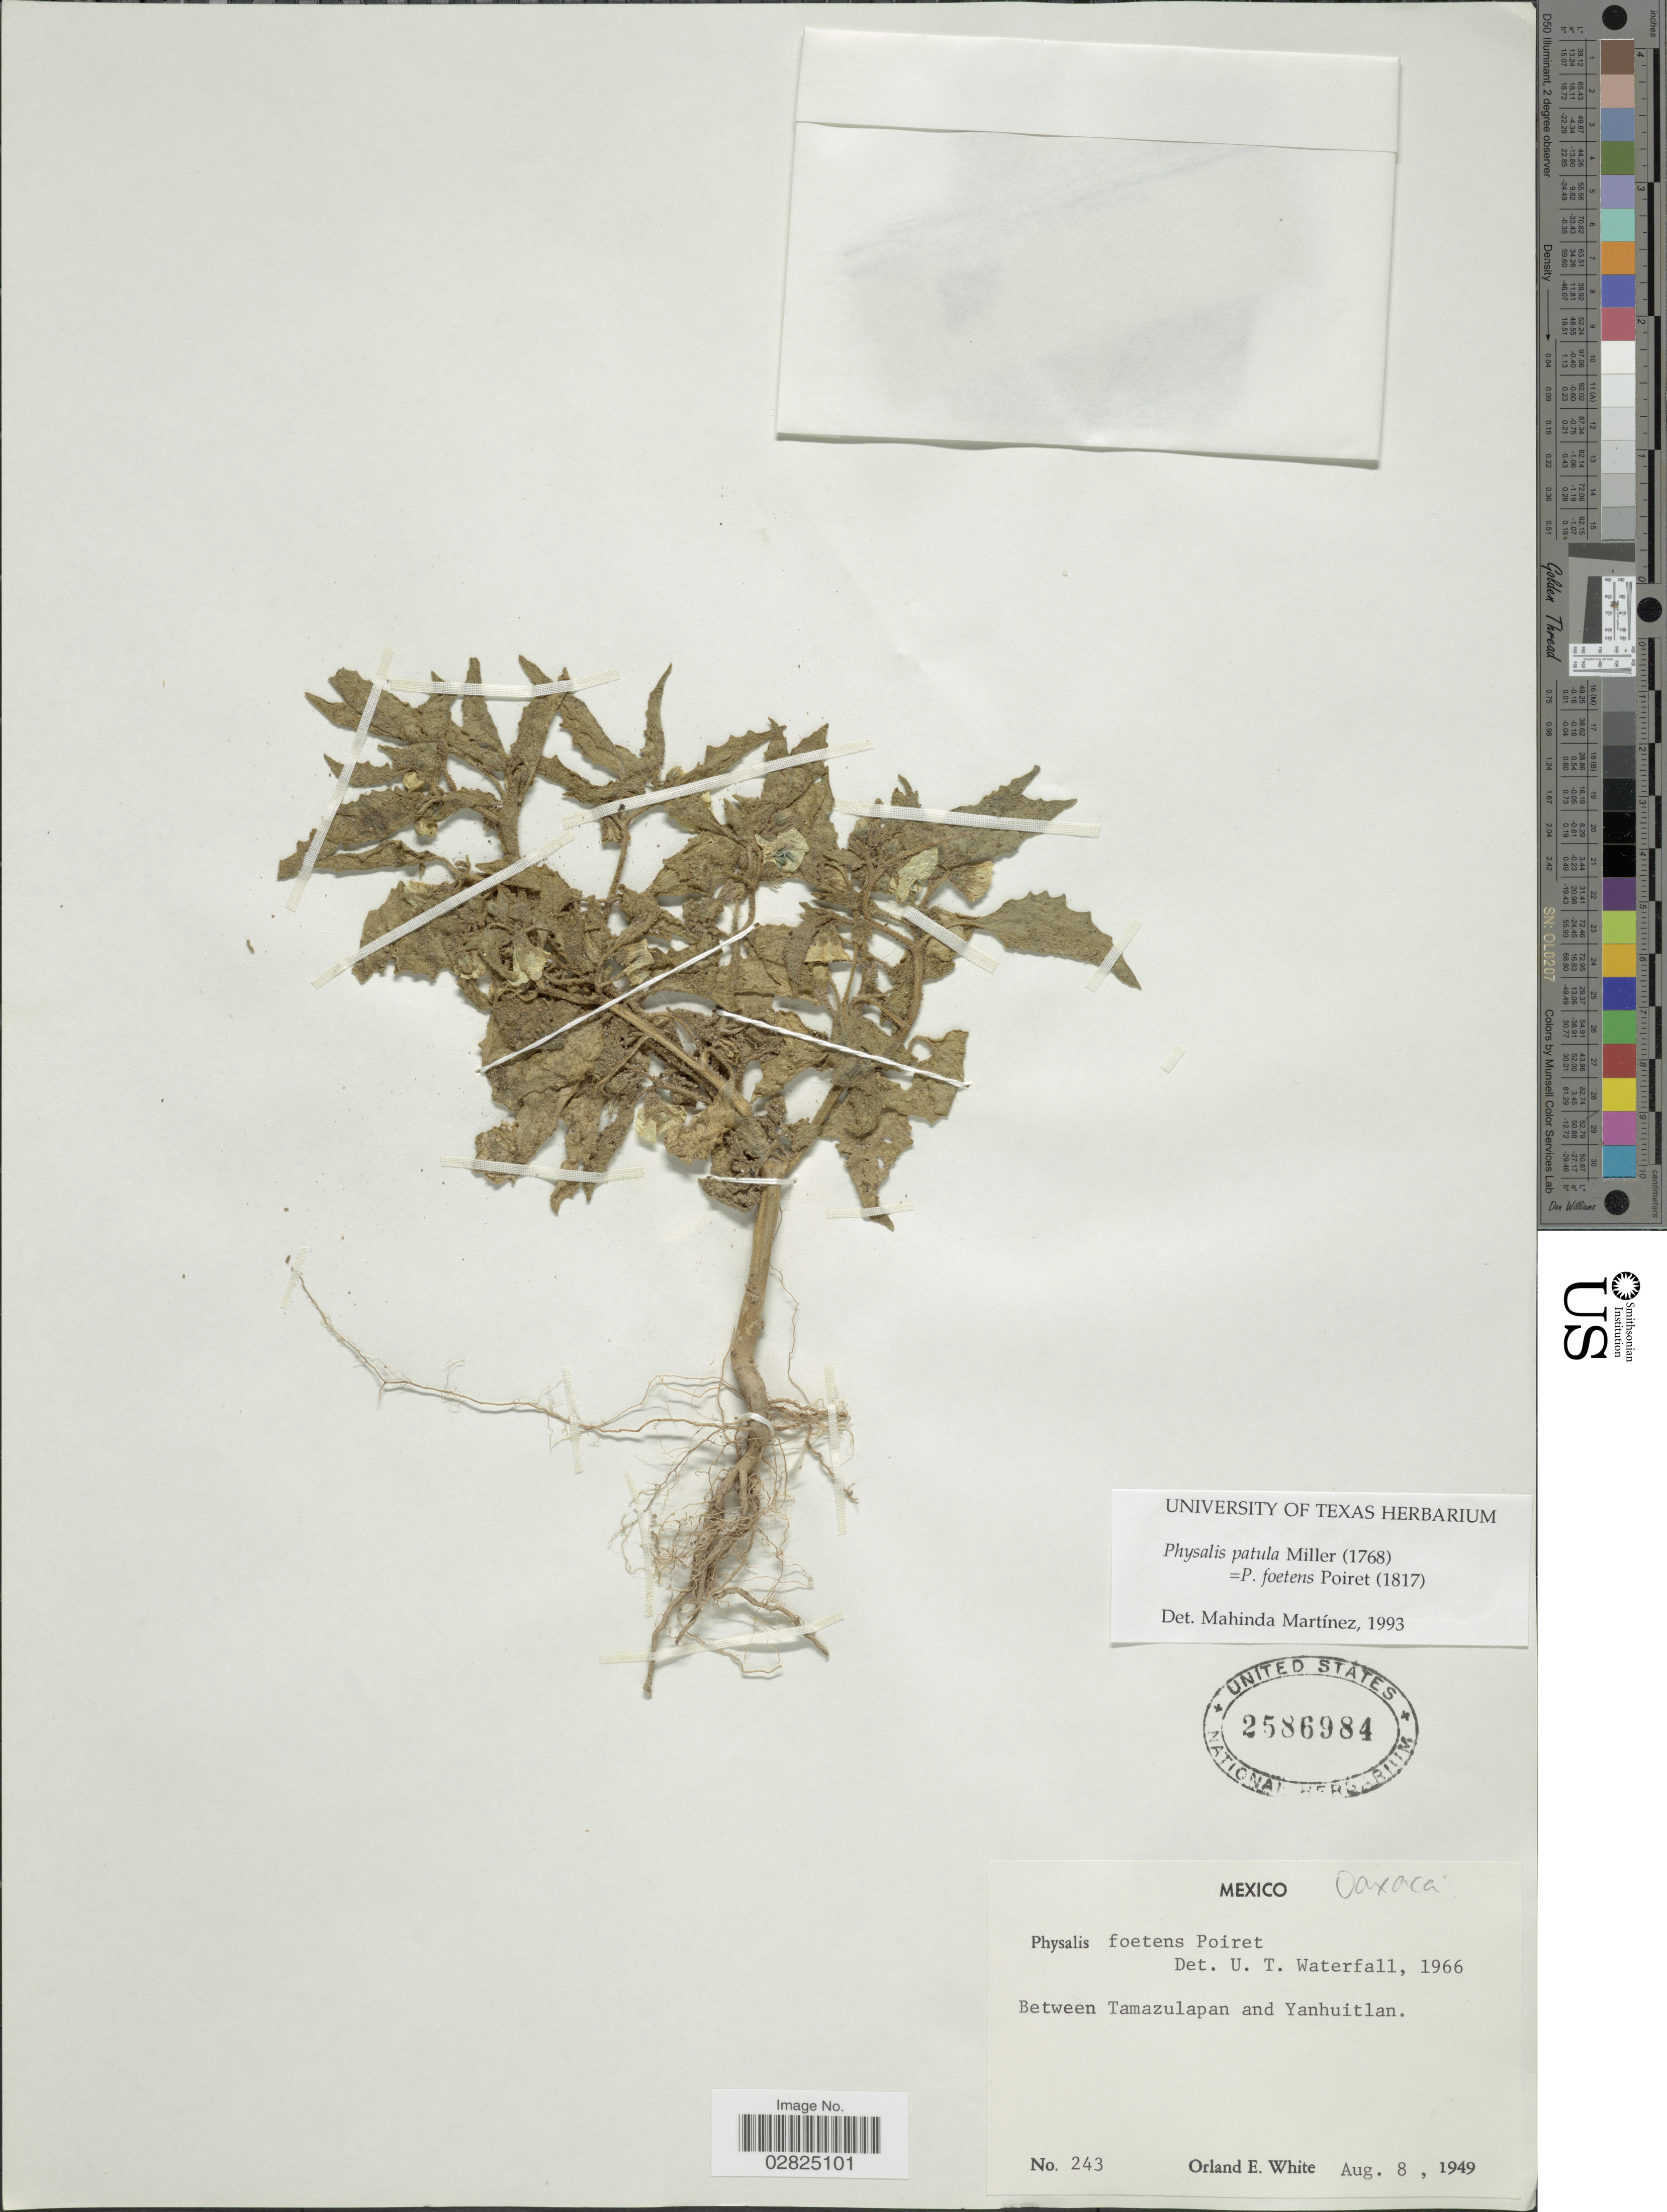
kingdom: Plantae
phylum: Tracheophyta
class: Magnoliopsida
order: Solanales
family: Solanaceae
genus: Physalis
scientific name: Physalis patula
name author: Mill.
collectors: O. E. White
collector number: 243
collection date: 1949-08-08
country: Mexico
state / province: Oaxaca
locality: Between Tamazulapan and Yanhuitlan.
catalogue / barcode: US 2586984